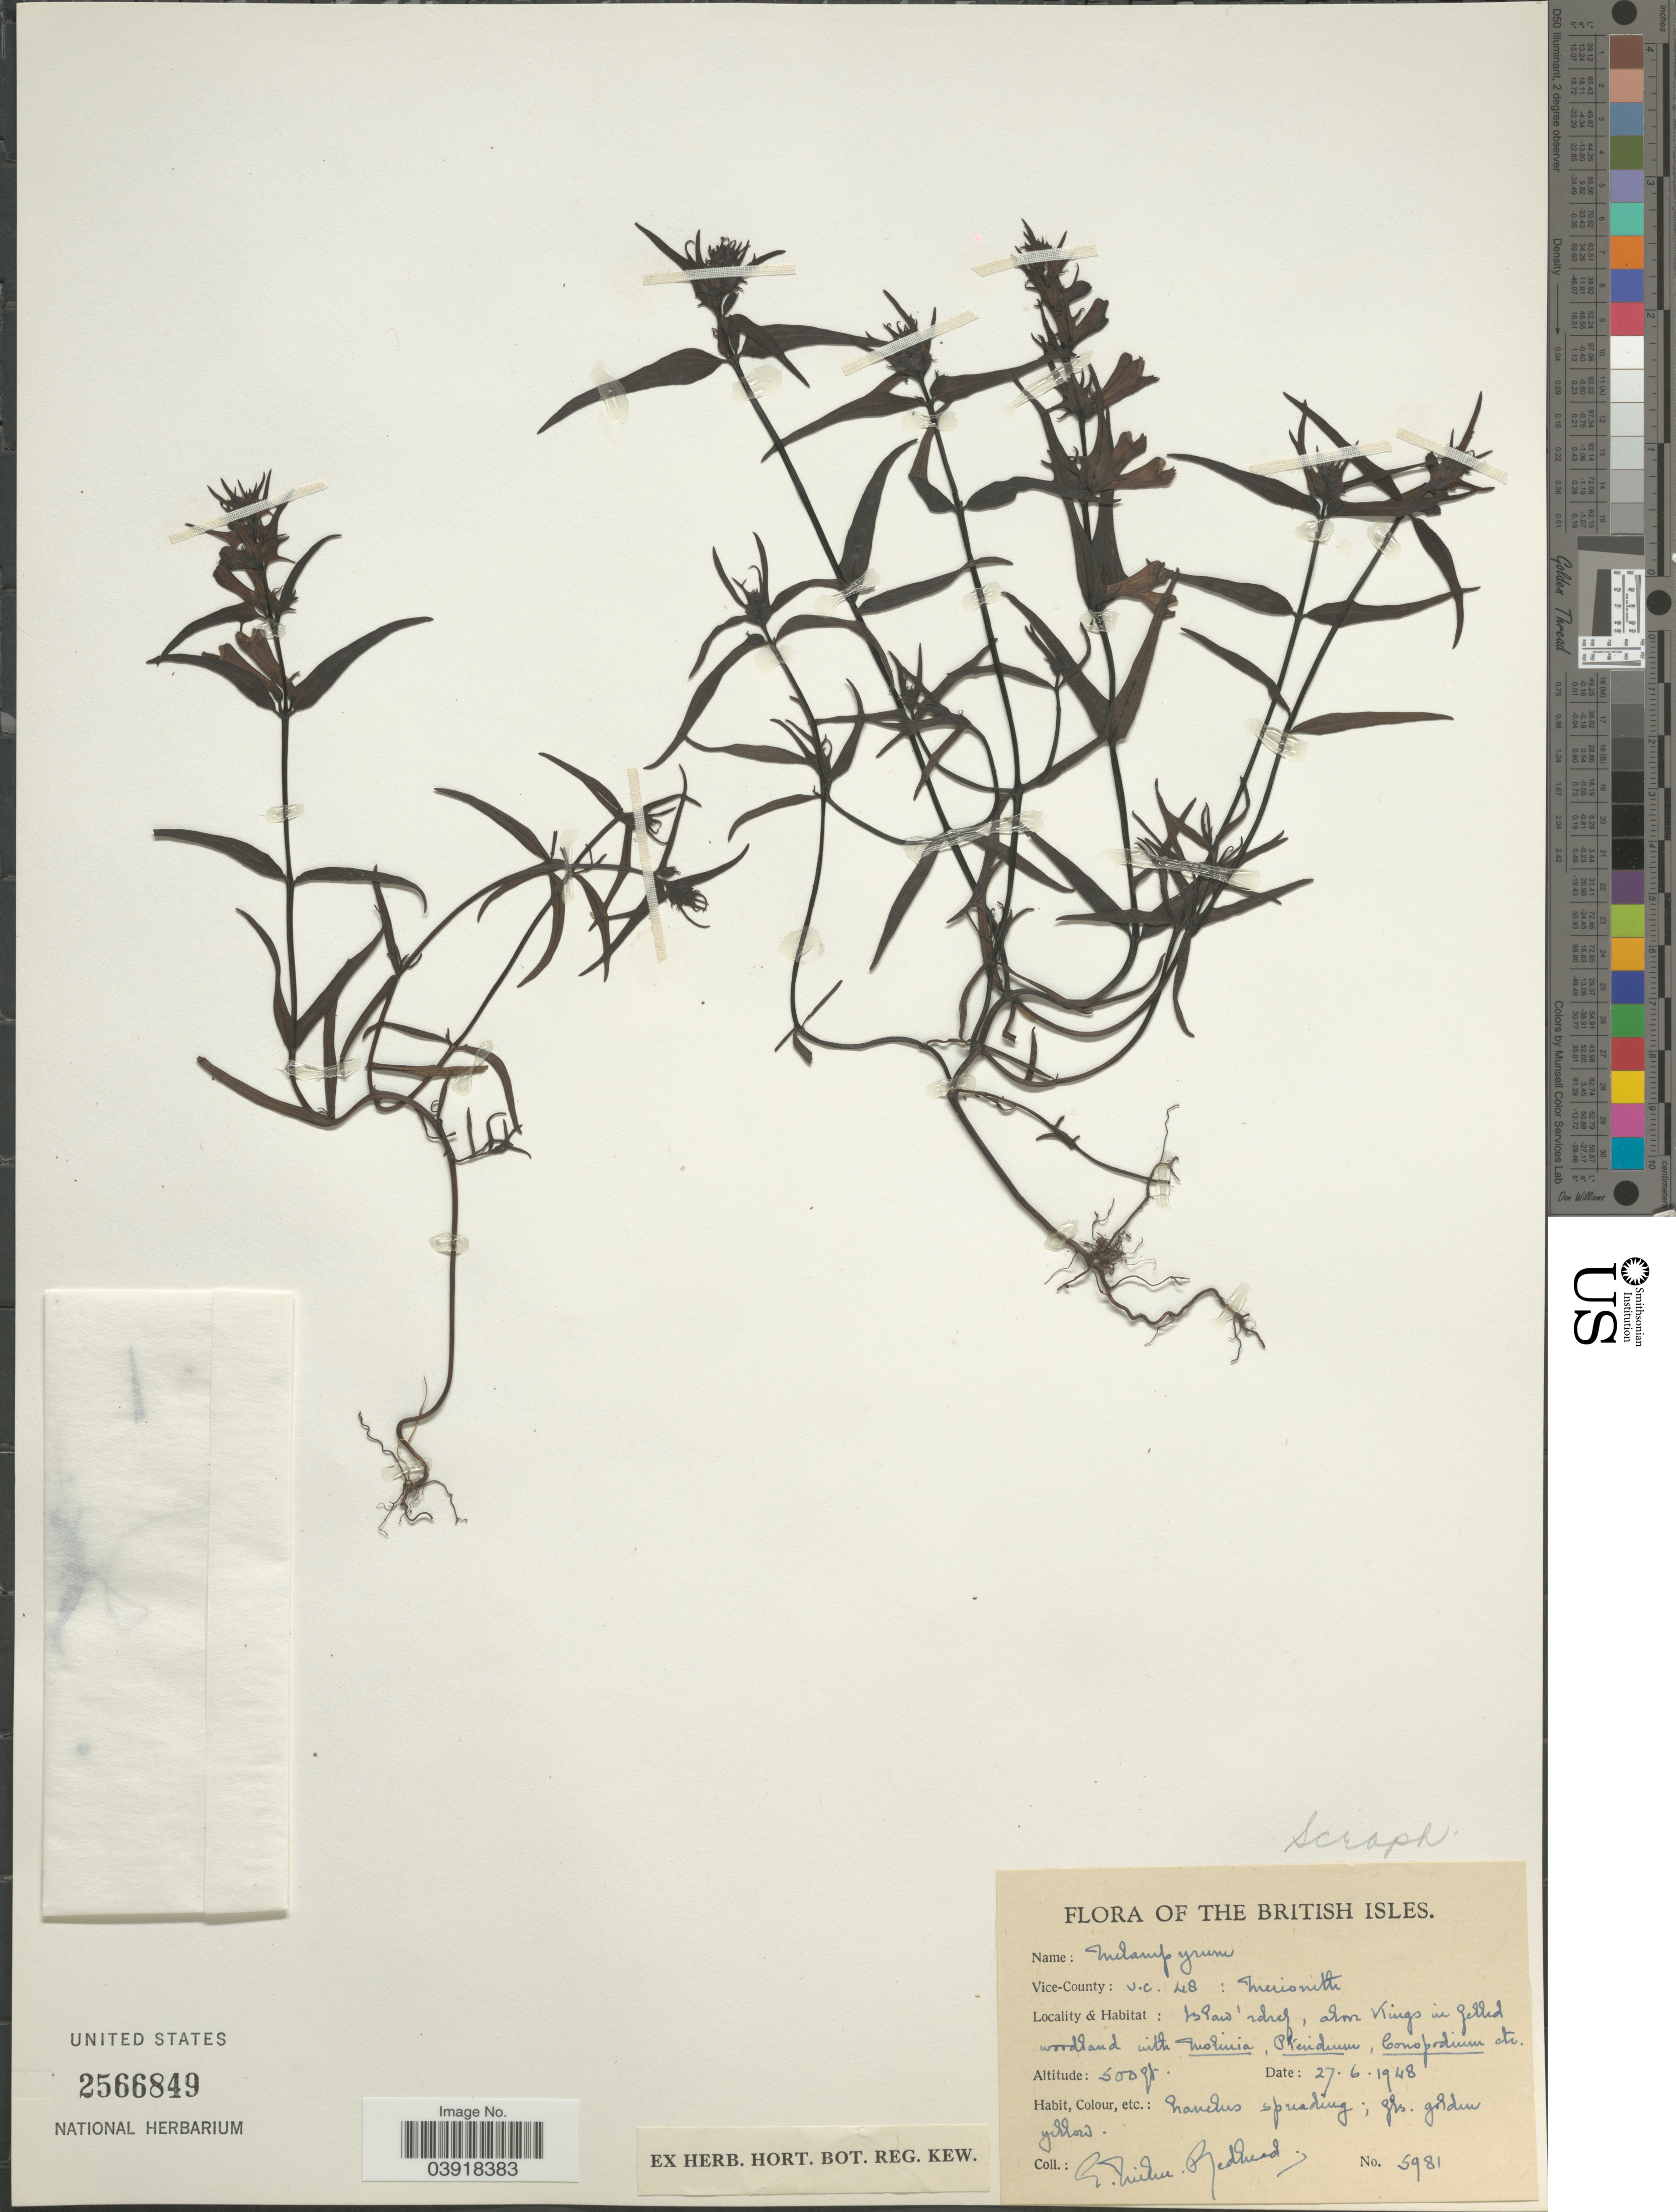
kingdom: Plantae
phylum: Tracheophyta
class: Magnoliopsida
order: Lamiales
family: Orobanchaceae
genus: Melampyrum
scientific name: Melampyrum sp.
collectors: E. W. Milne-Redhead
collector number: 5981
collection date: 1948-06-27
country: United Kingdom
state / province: Wales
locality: VC 48 Merionethshire Islaw'r-dref, above Kings in felled woodland.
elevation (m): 152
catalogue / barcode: US 2566849